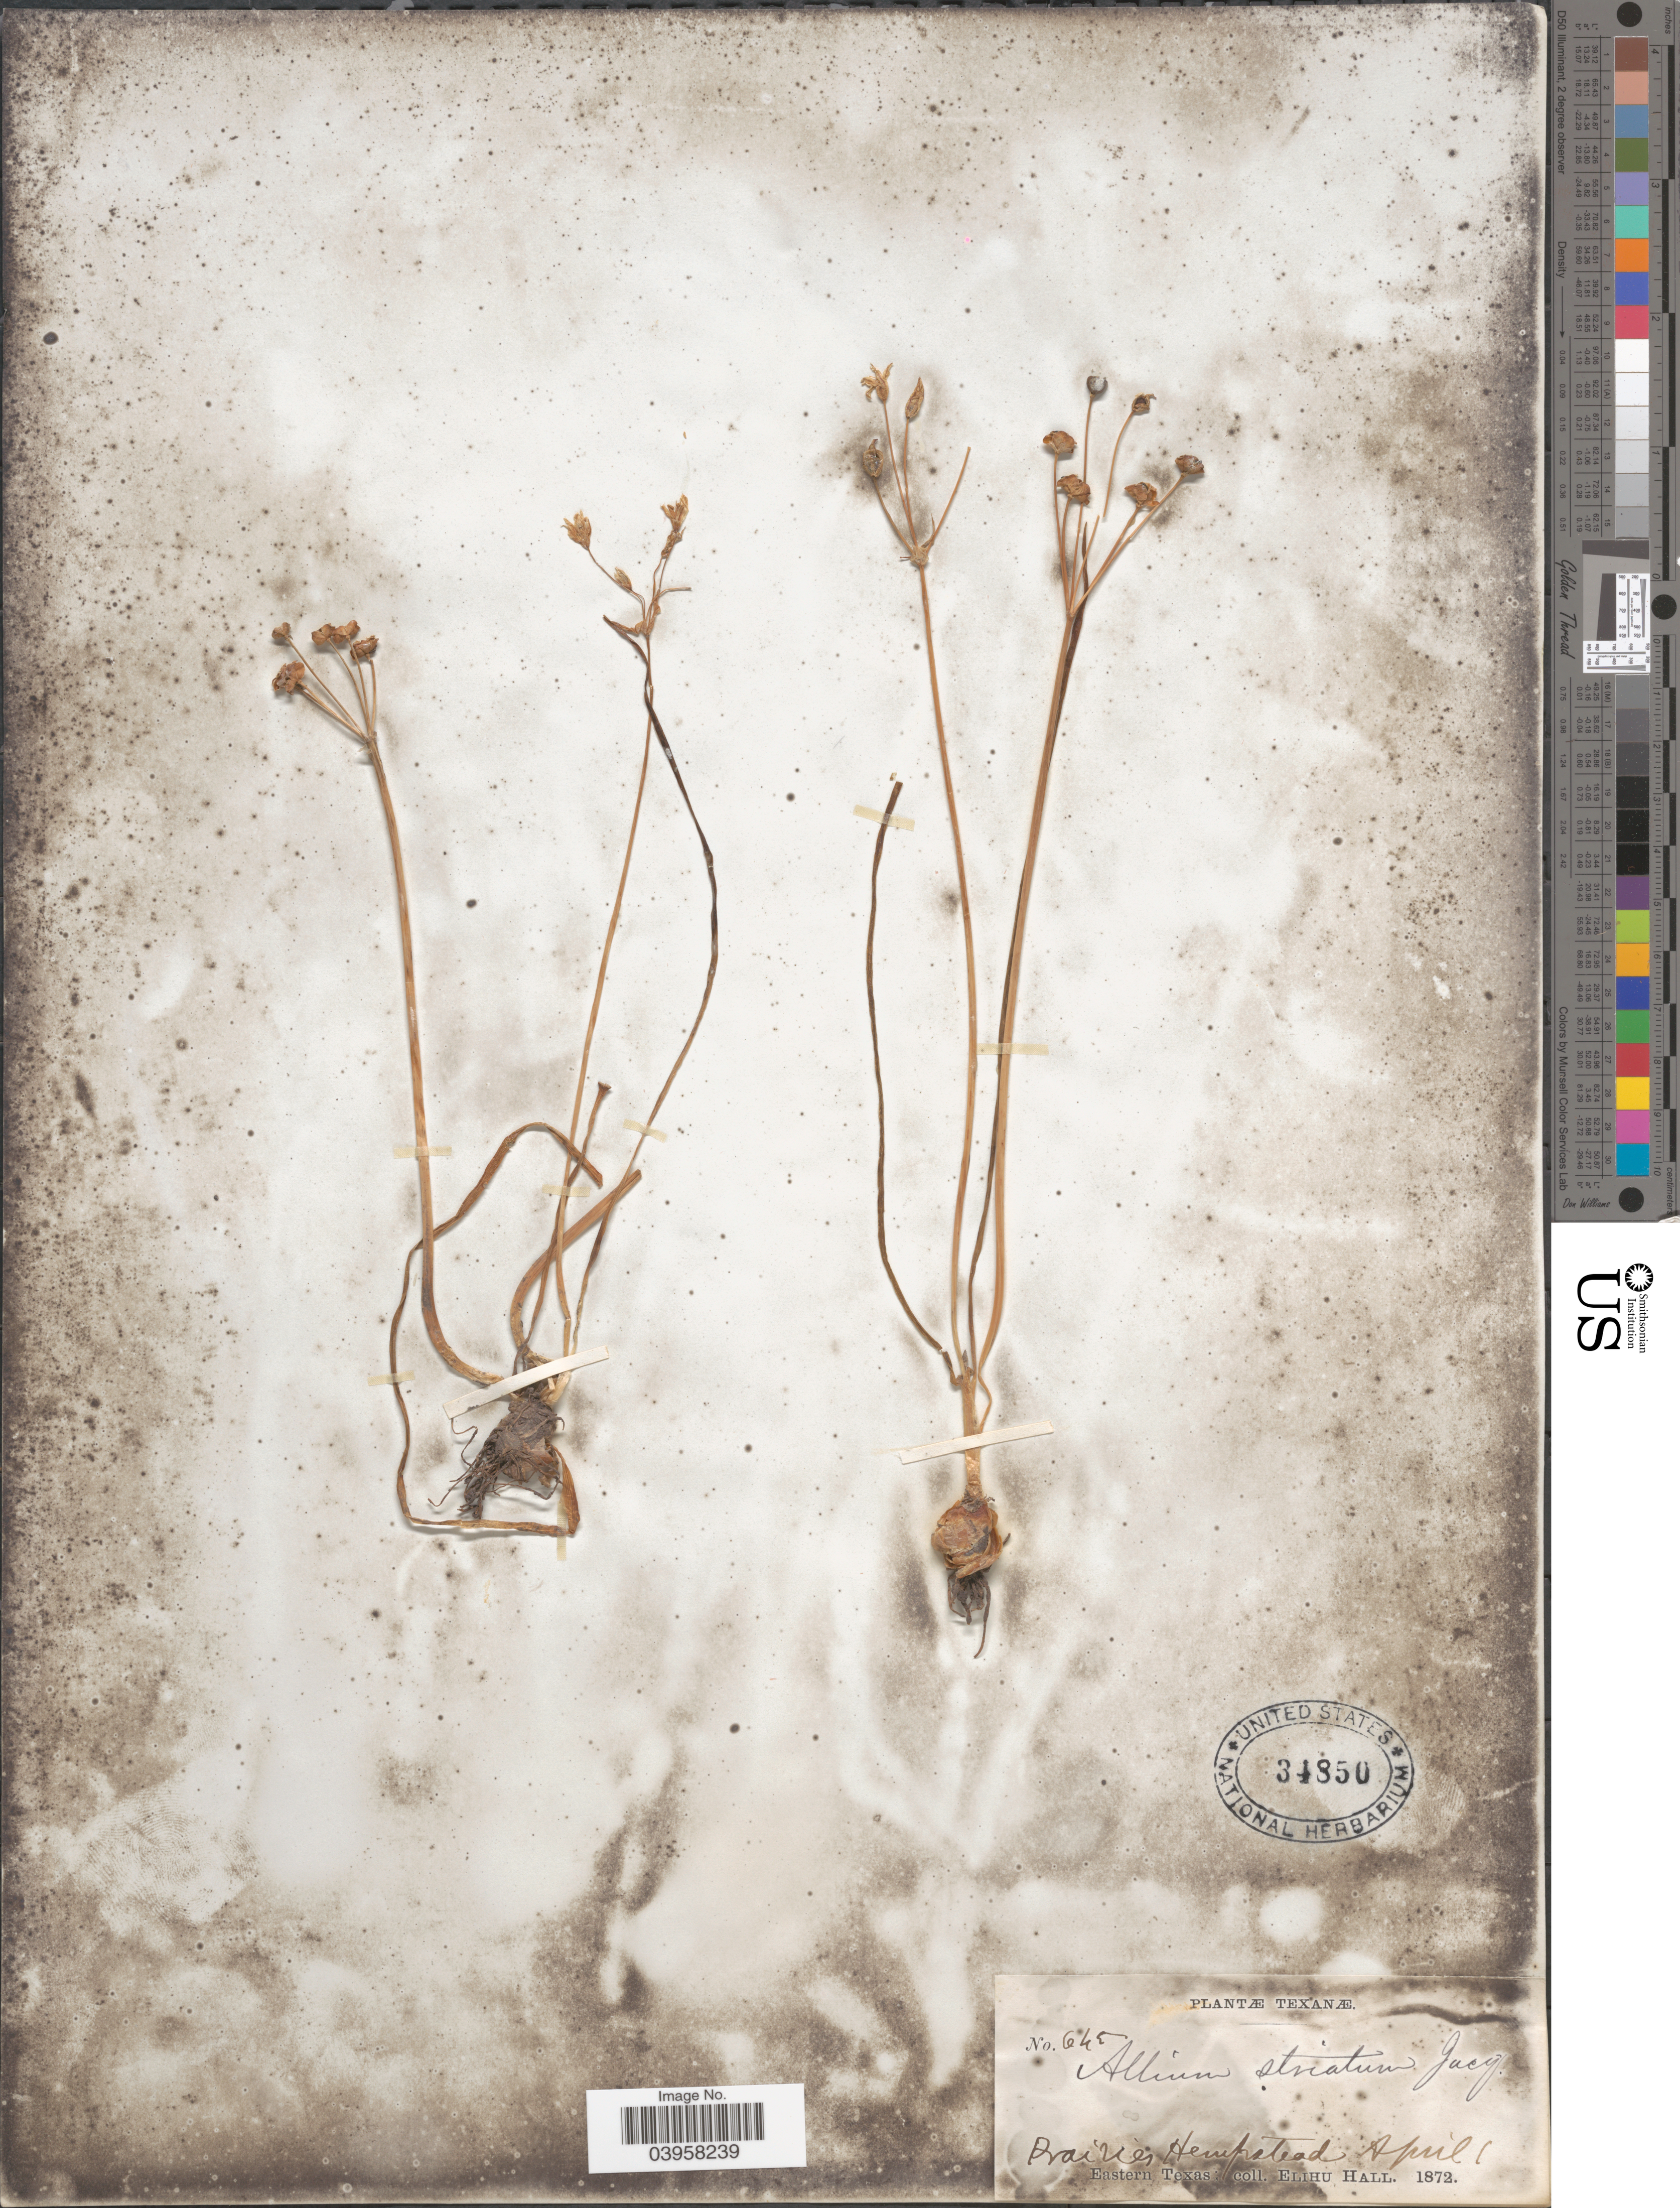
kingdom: Plantae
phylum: Tracheophyta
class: Liliopsida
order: Asparagales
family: Amaryllidaceae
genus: Nothoscordum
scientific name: Nothoscordum bivalve var. bivalve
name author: (L.) Britton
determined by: Strong, Mark T., (BOT), Smithsonian Institution - National Museum of Natural History (UNITED STATES)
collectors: E. Hall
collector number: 645*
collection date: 1872-04-01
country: United States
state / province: Texas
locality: Prairies Hempstead. Eastern Texas.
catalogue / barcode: US 34850